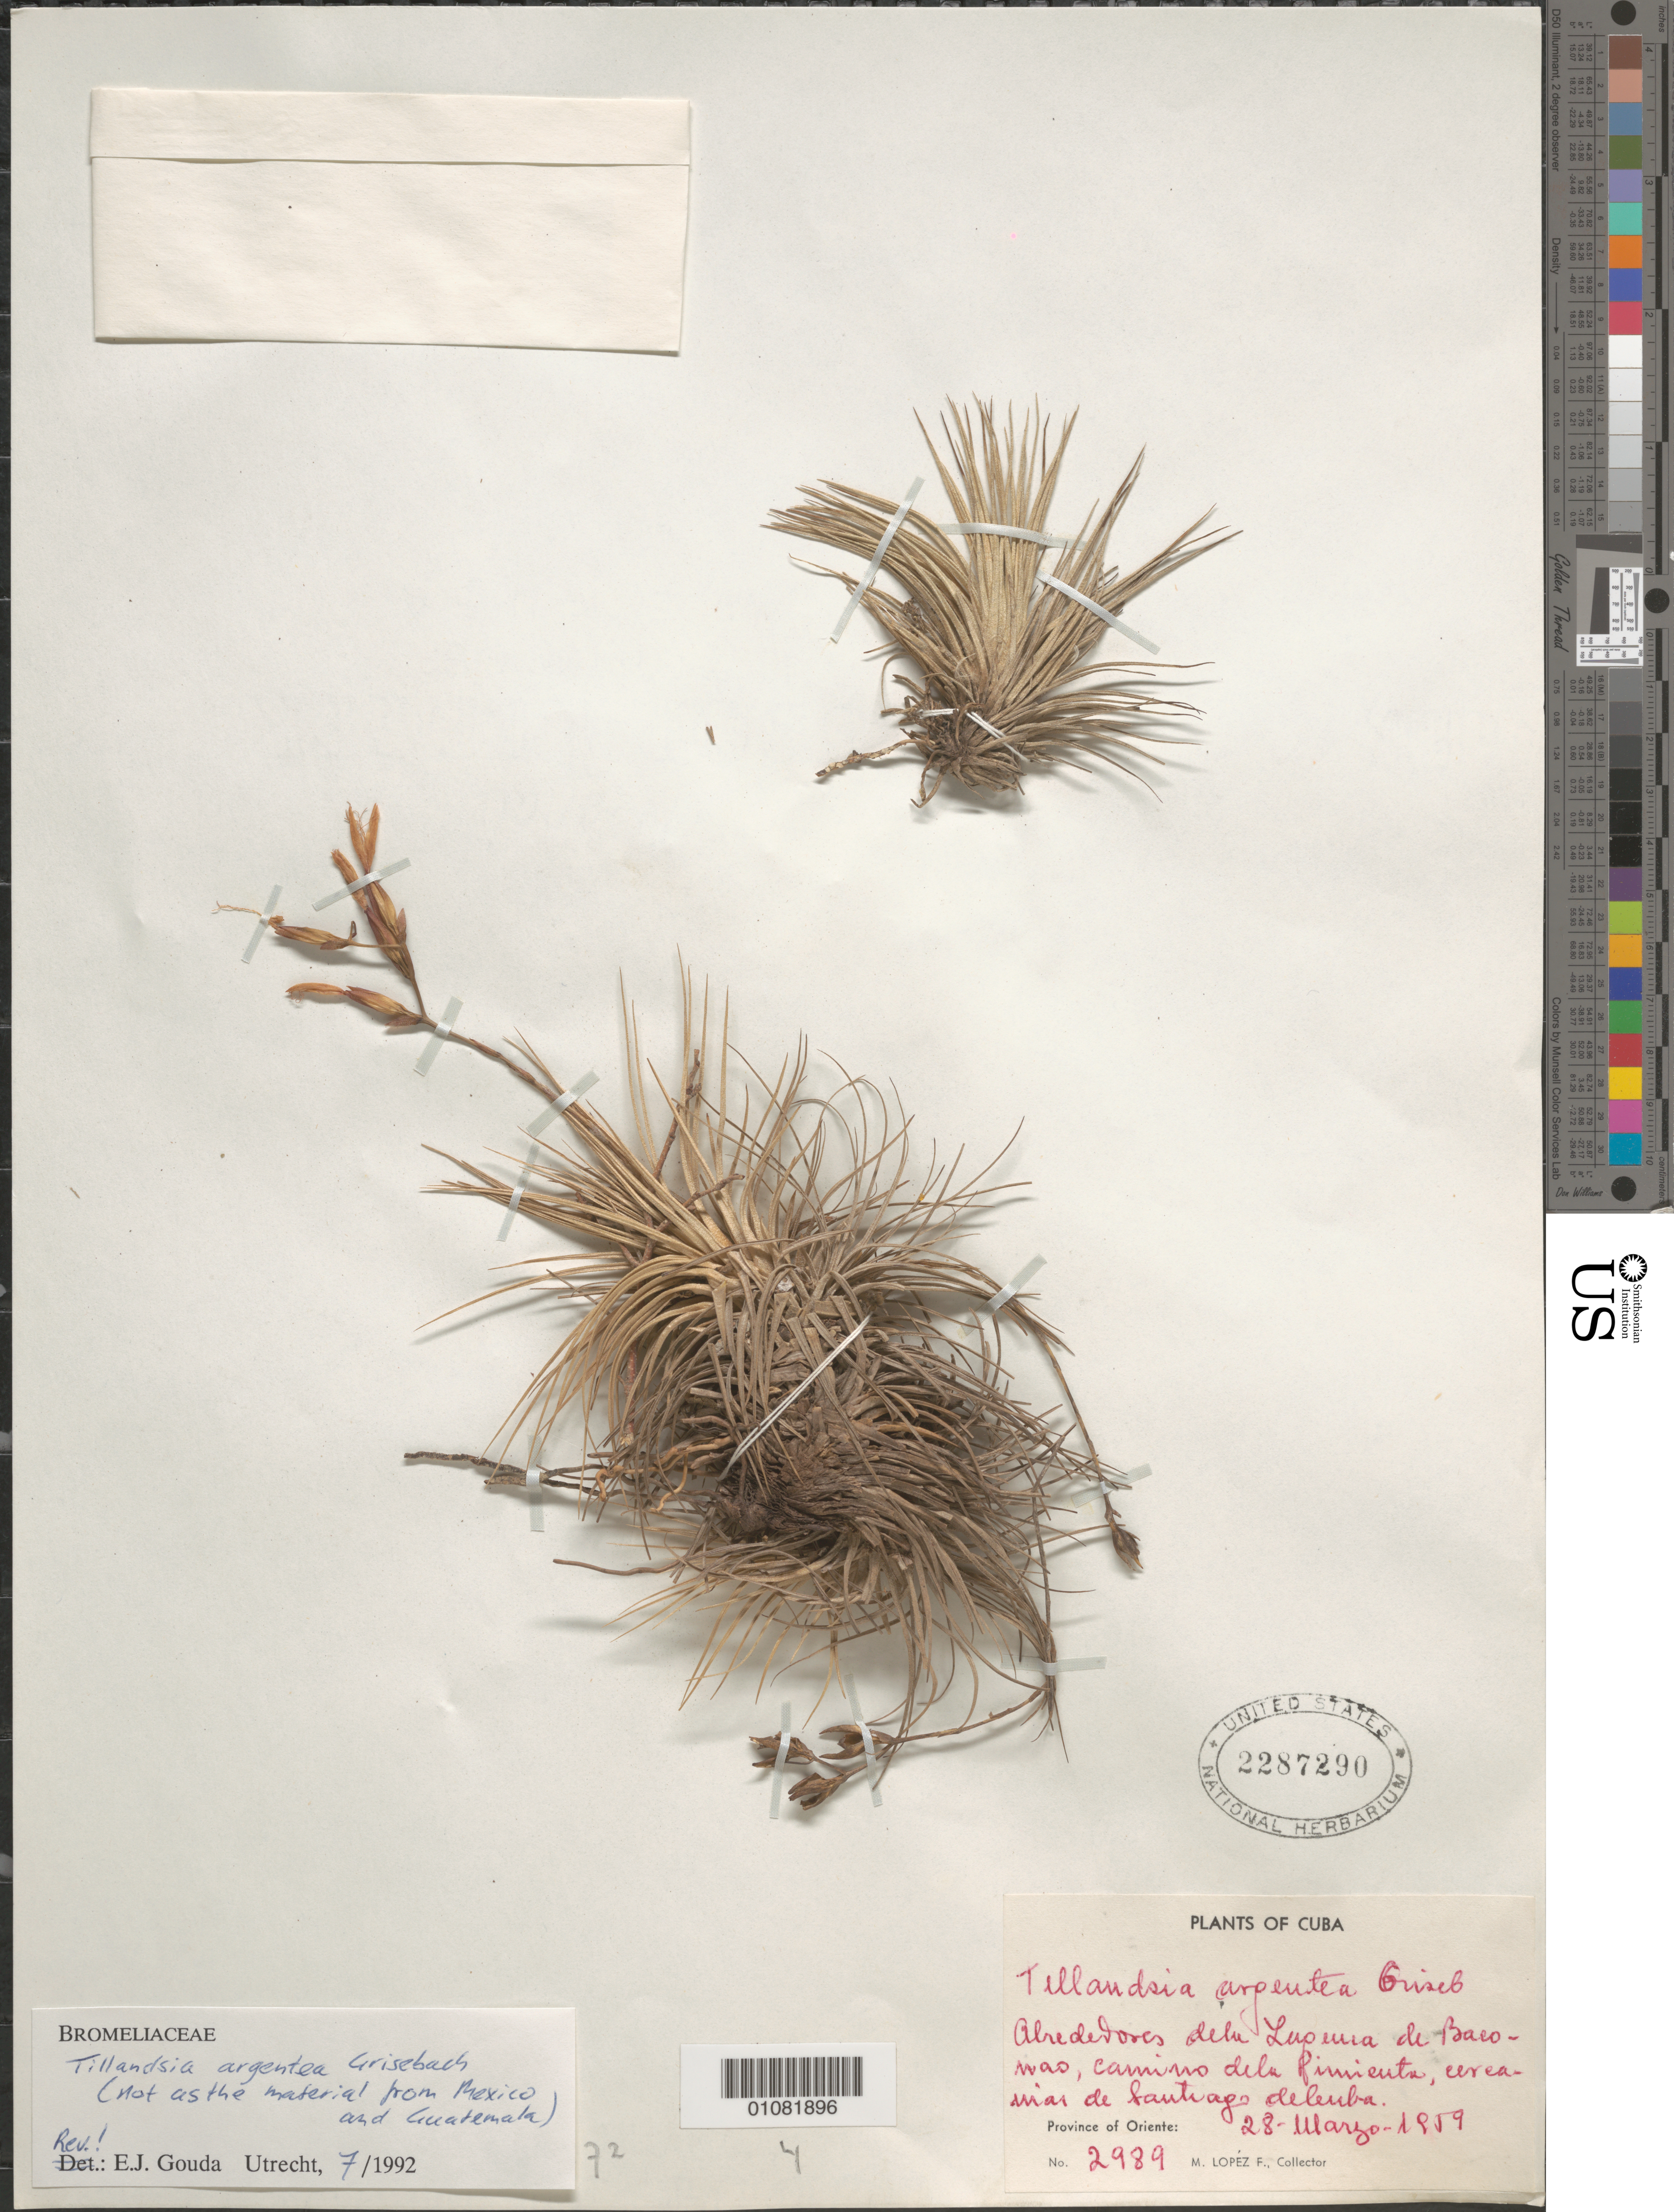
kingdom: Plantae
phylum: Tracheophyta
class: Liliopsida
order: Poales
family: Bromeliaceae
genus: Tillandsia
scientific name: Tillandsia argentea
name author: Griseb.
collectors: M. López Figueiras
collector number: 2989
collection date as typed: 28 Mar 1959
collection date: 1959-03-28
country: Cuba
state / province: Santiago de Cuba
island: Cuba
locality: Alrededores de la Lupura(?) de Baconao, camino de la Pimienta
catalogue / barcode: US 2287290